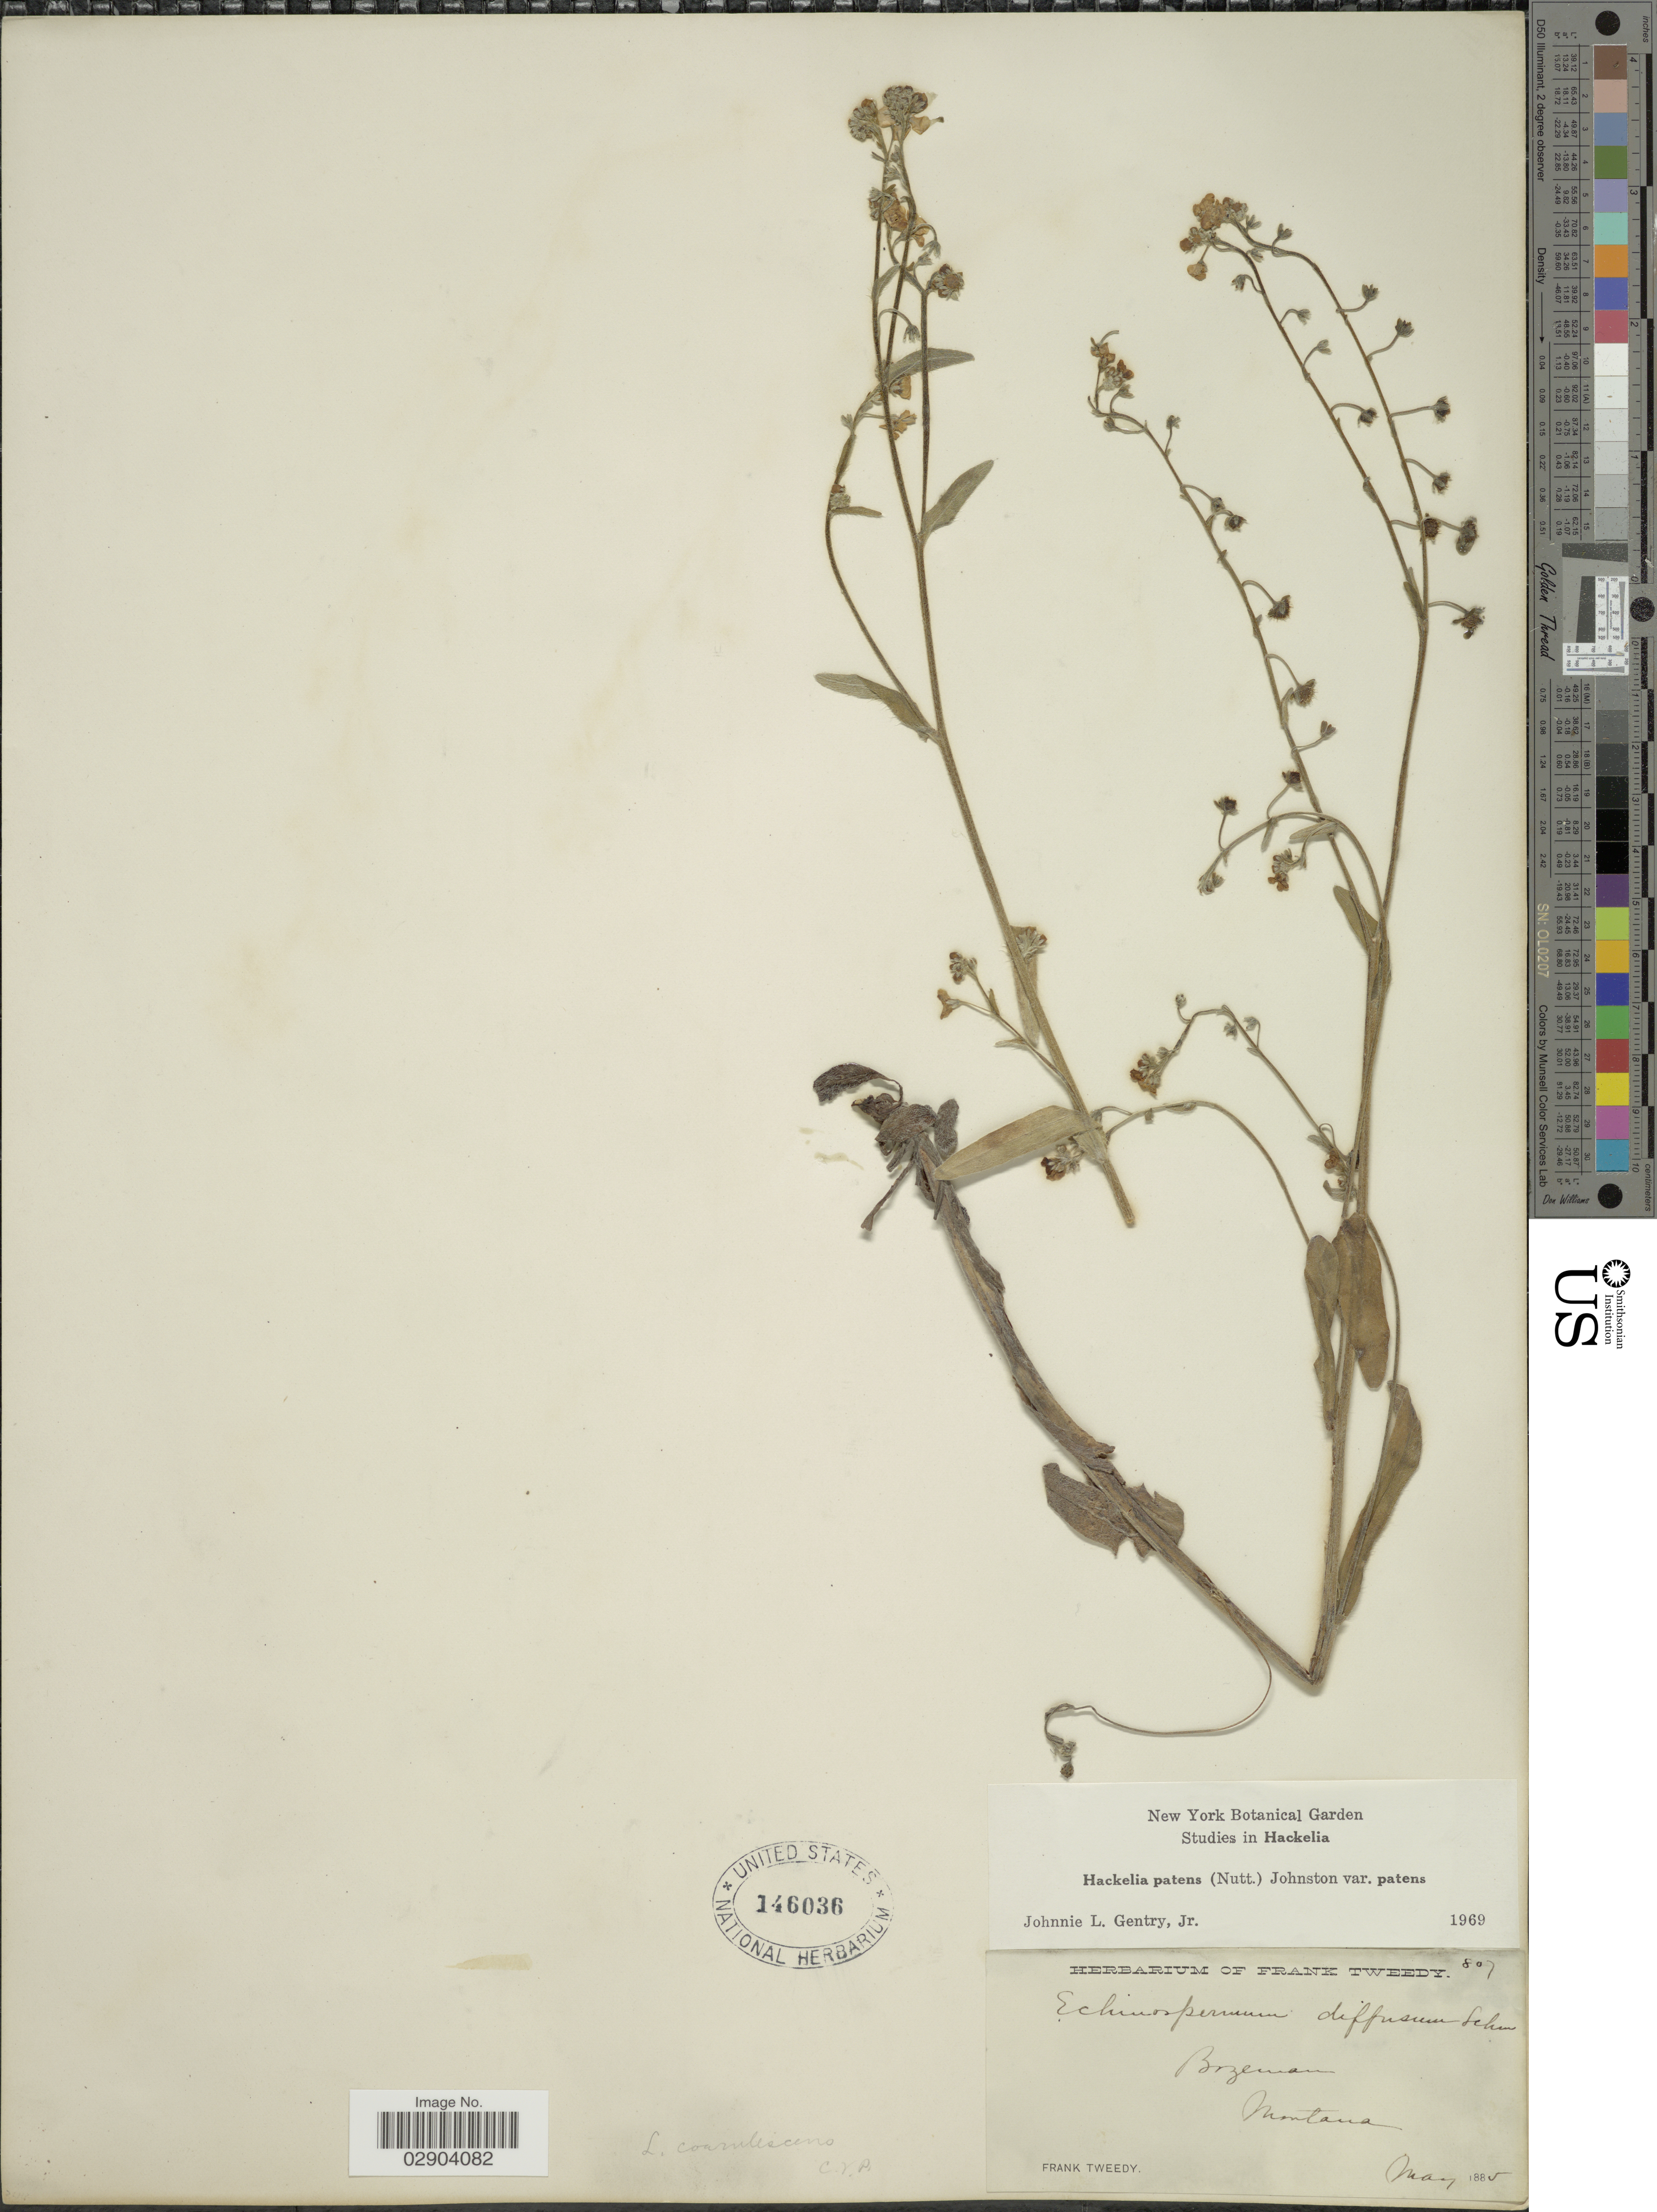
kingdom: Plantae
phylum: Tracheophyta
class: Magnoliopsida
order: Boraginales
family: Boraginaceae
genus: Hackelia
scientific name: Hackelia patens var. patens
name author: (Nutt.) I.M. Johnst.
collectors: F. Tweedy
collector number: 807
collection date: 1885-05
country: United States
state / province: Montana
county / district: Gallatin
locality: Bozeman.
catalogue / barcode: US 146036